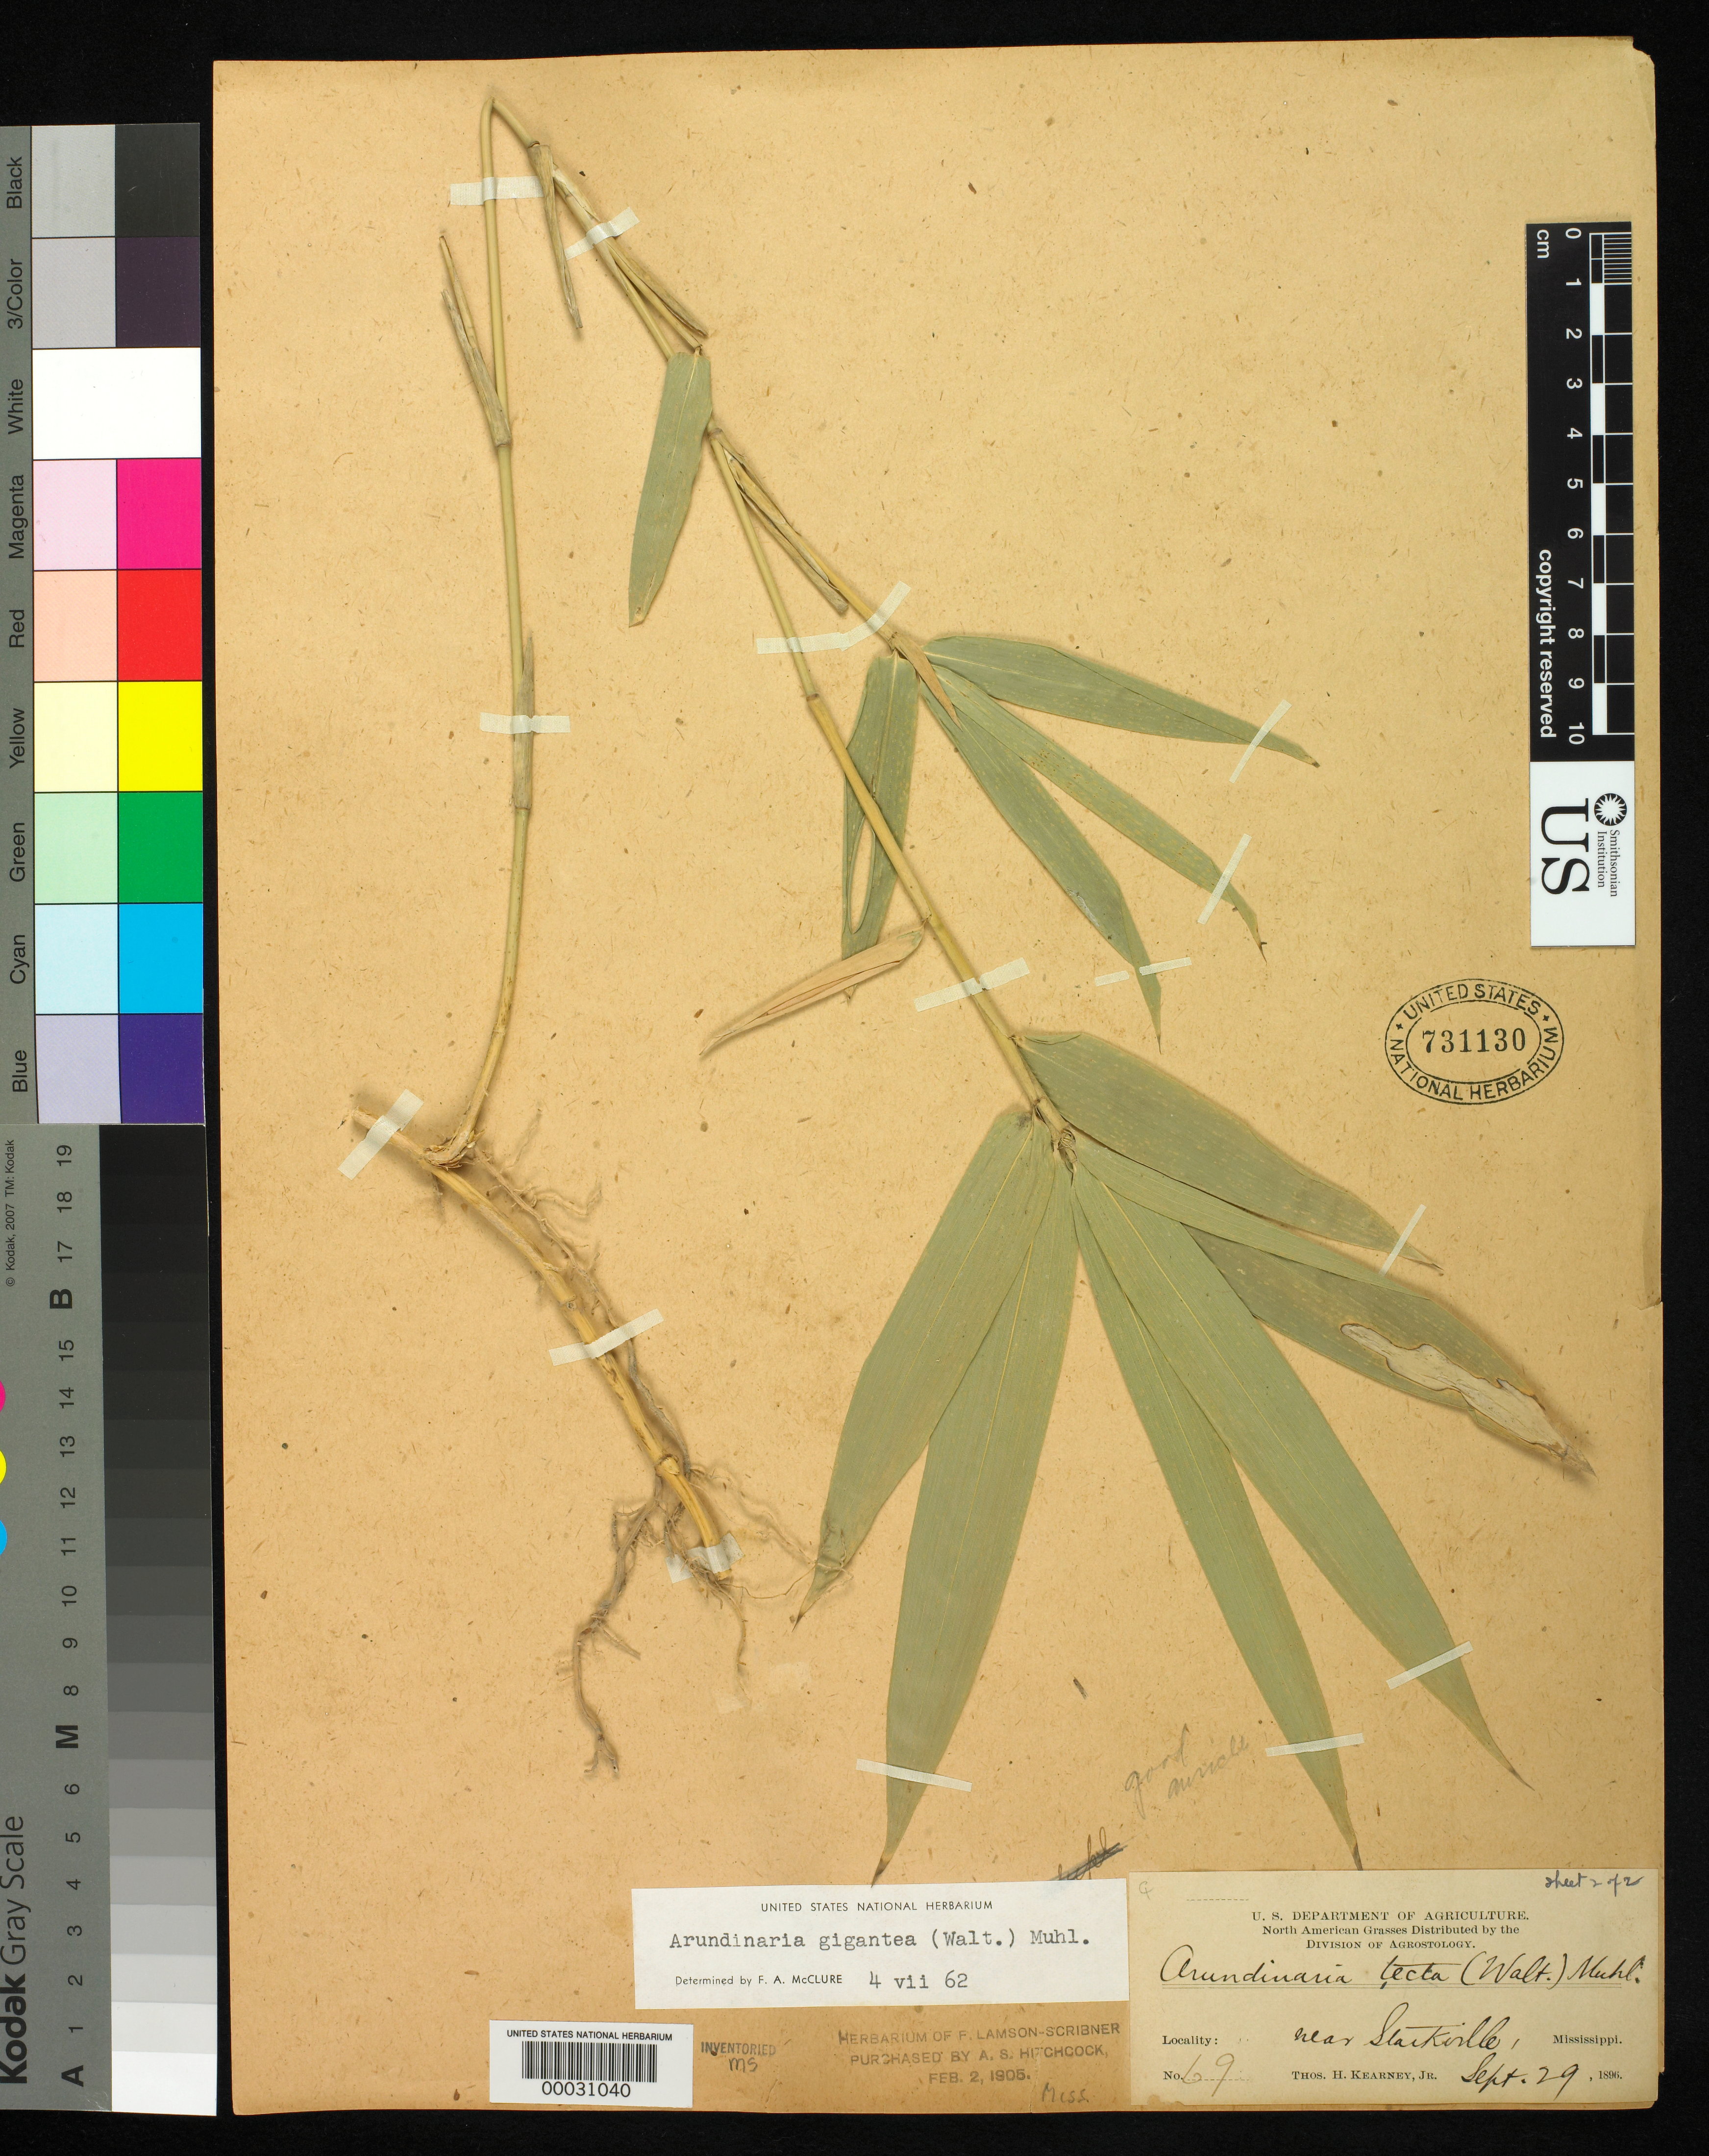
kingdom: Plantae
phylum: Tracheophyta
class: Liliopsida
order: Poales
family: Poaceae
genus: Arundinaria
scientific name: Arundinaria gigantea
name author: (Walter) Muhl.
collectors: T. H. Kearney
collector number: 69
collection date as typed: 29 Sep 1896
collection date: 1896-09-29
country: United States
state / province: Mississippi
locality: Starkville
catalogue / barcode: US 731130